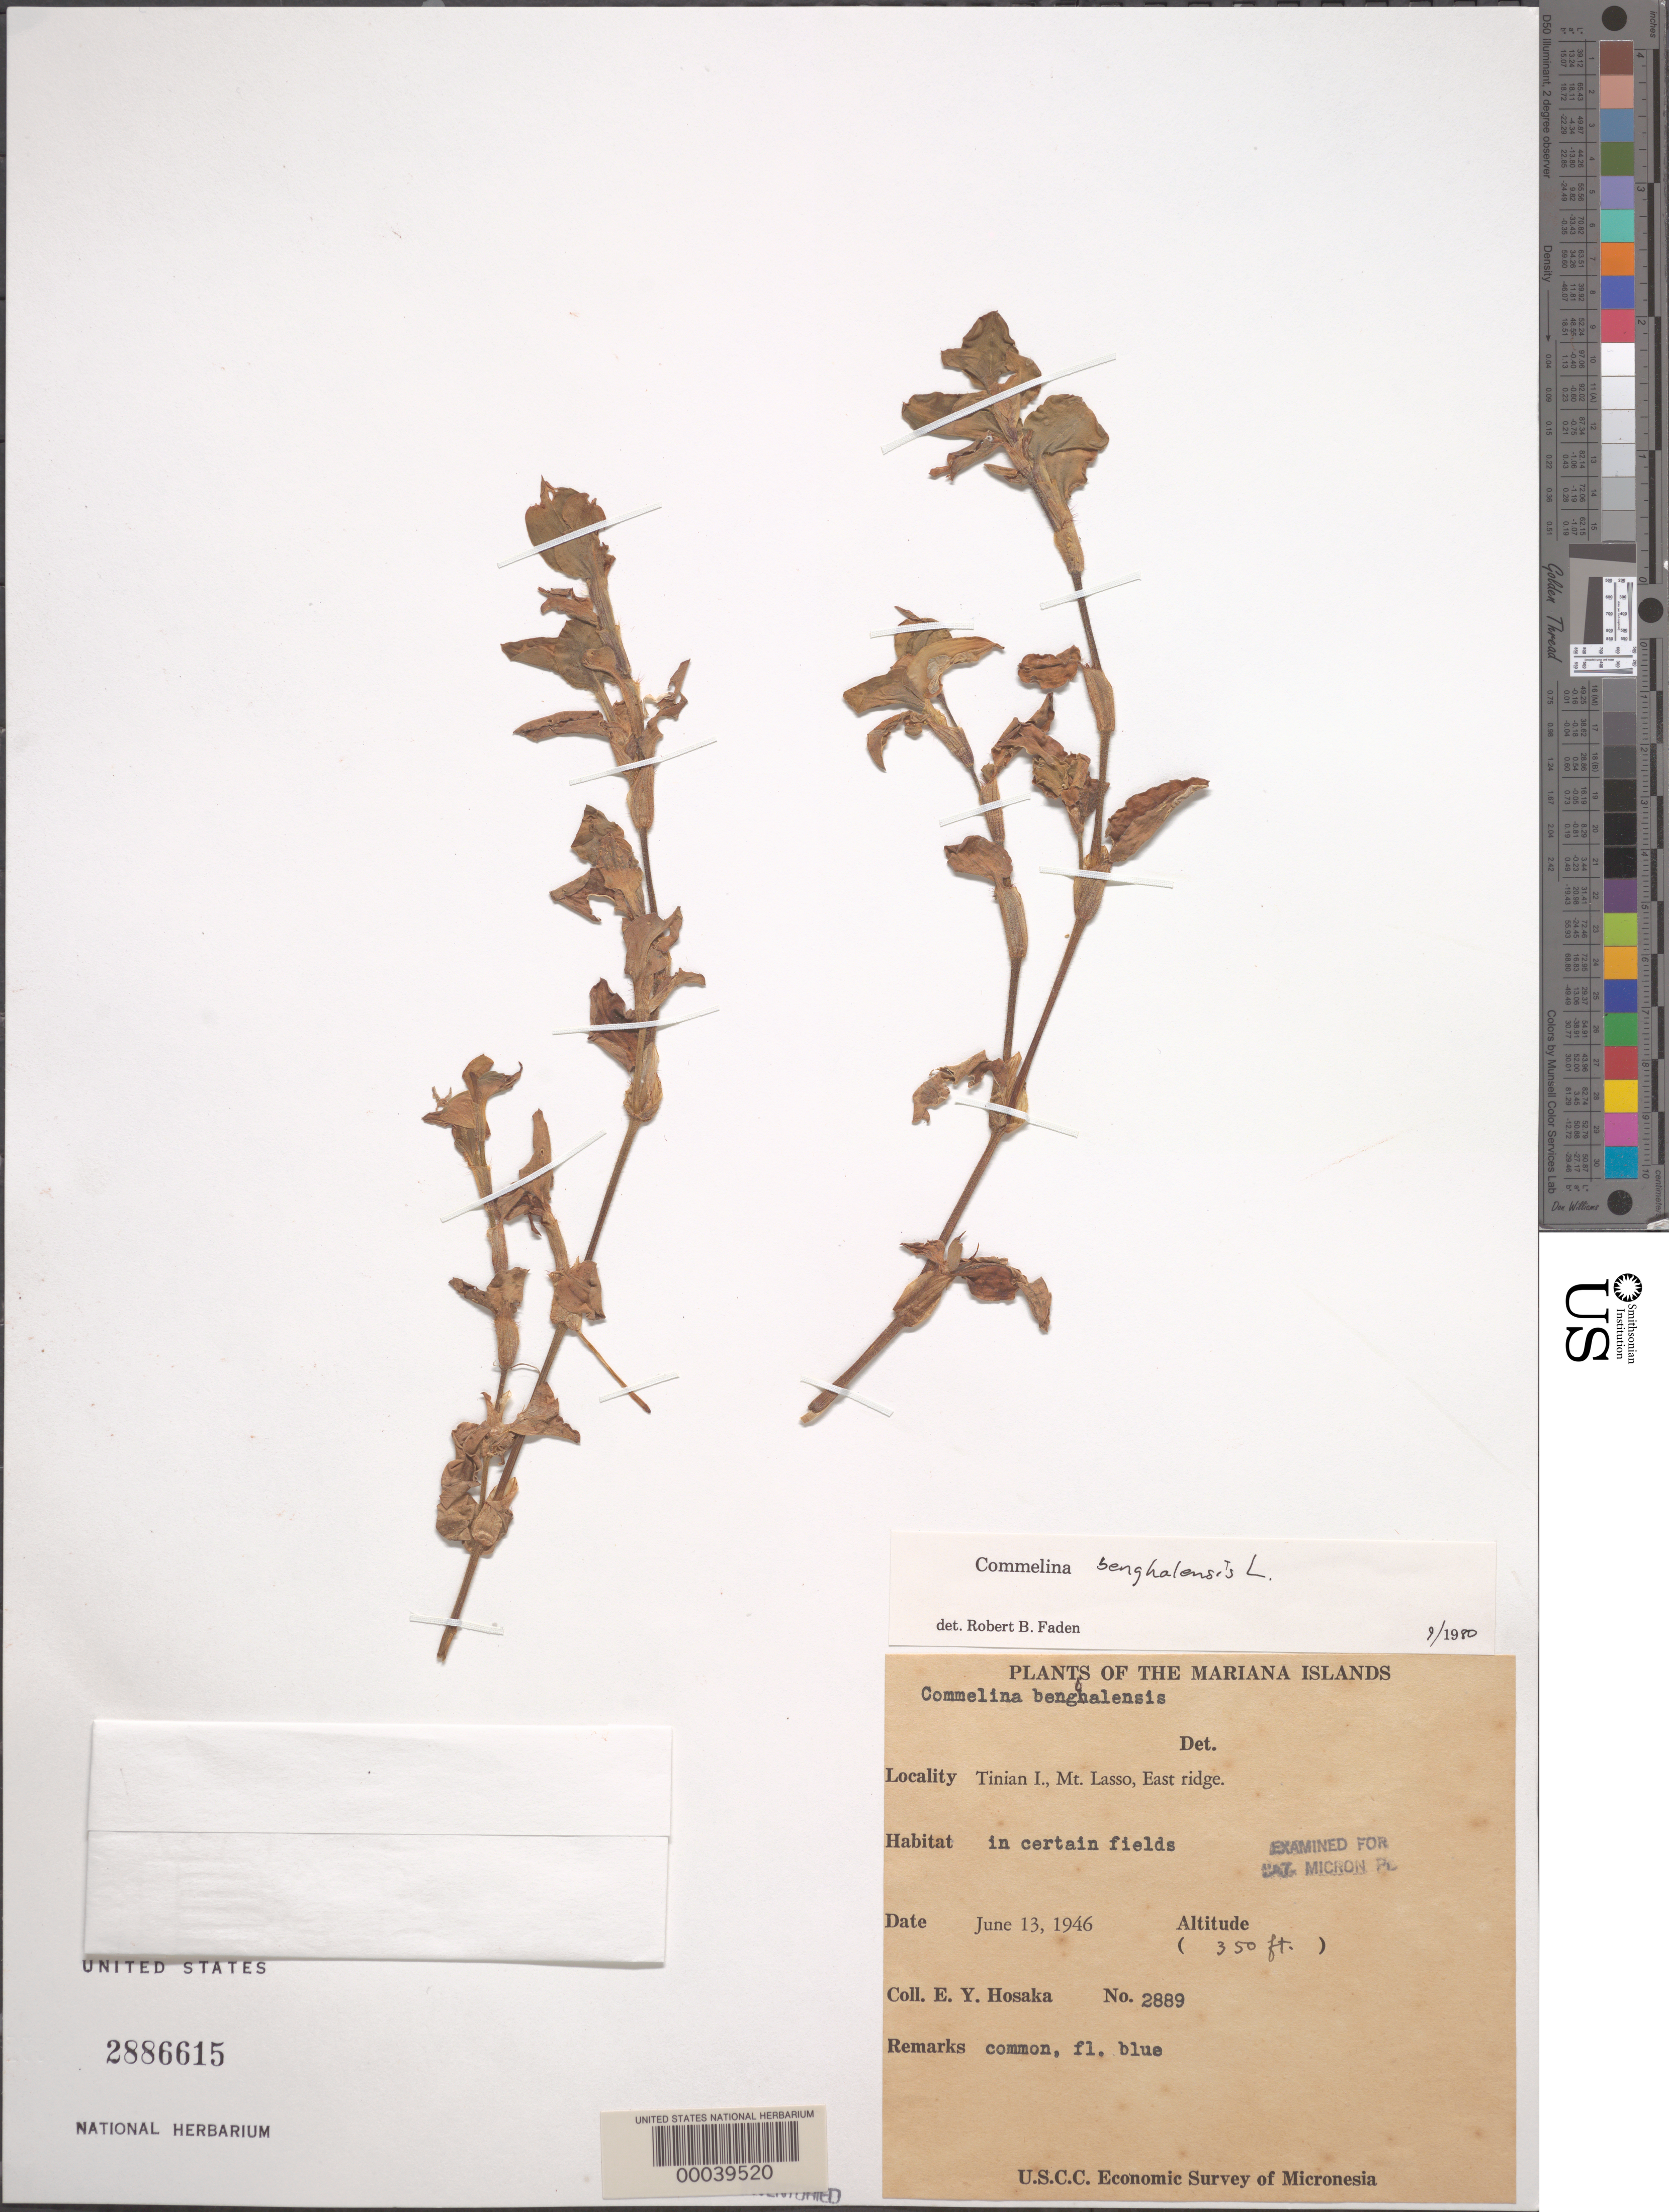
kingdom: Plantae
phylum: Tracheophyta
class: Liliopsida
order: Commelinales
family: Commelinaceae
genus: Commelina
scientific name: Commelina benghalensis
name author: L.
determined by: Faden, Robert B., (US), Smithsonian Institution - National Museum of Natural History (UNITED STATES)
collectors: E. Y. Hosaka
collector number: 2889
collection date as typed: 13 Jun 1946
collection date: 1946-06-13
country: Northern Mariana Islands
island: Tinian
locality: Mt. lasso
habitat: Fields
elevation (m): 107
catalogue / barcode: US 2886615